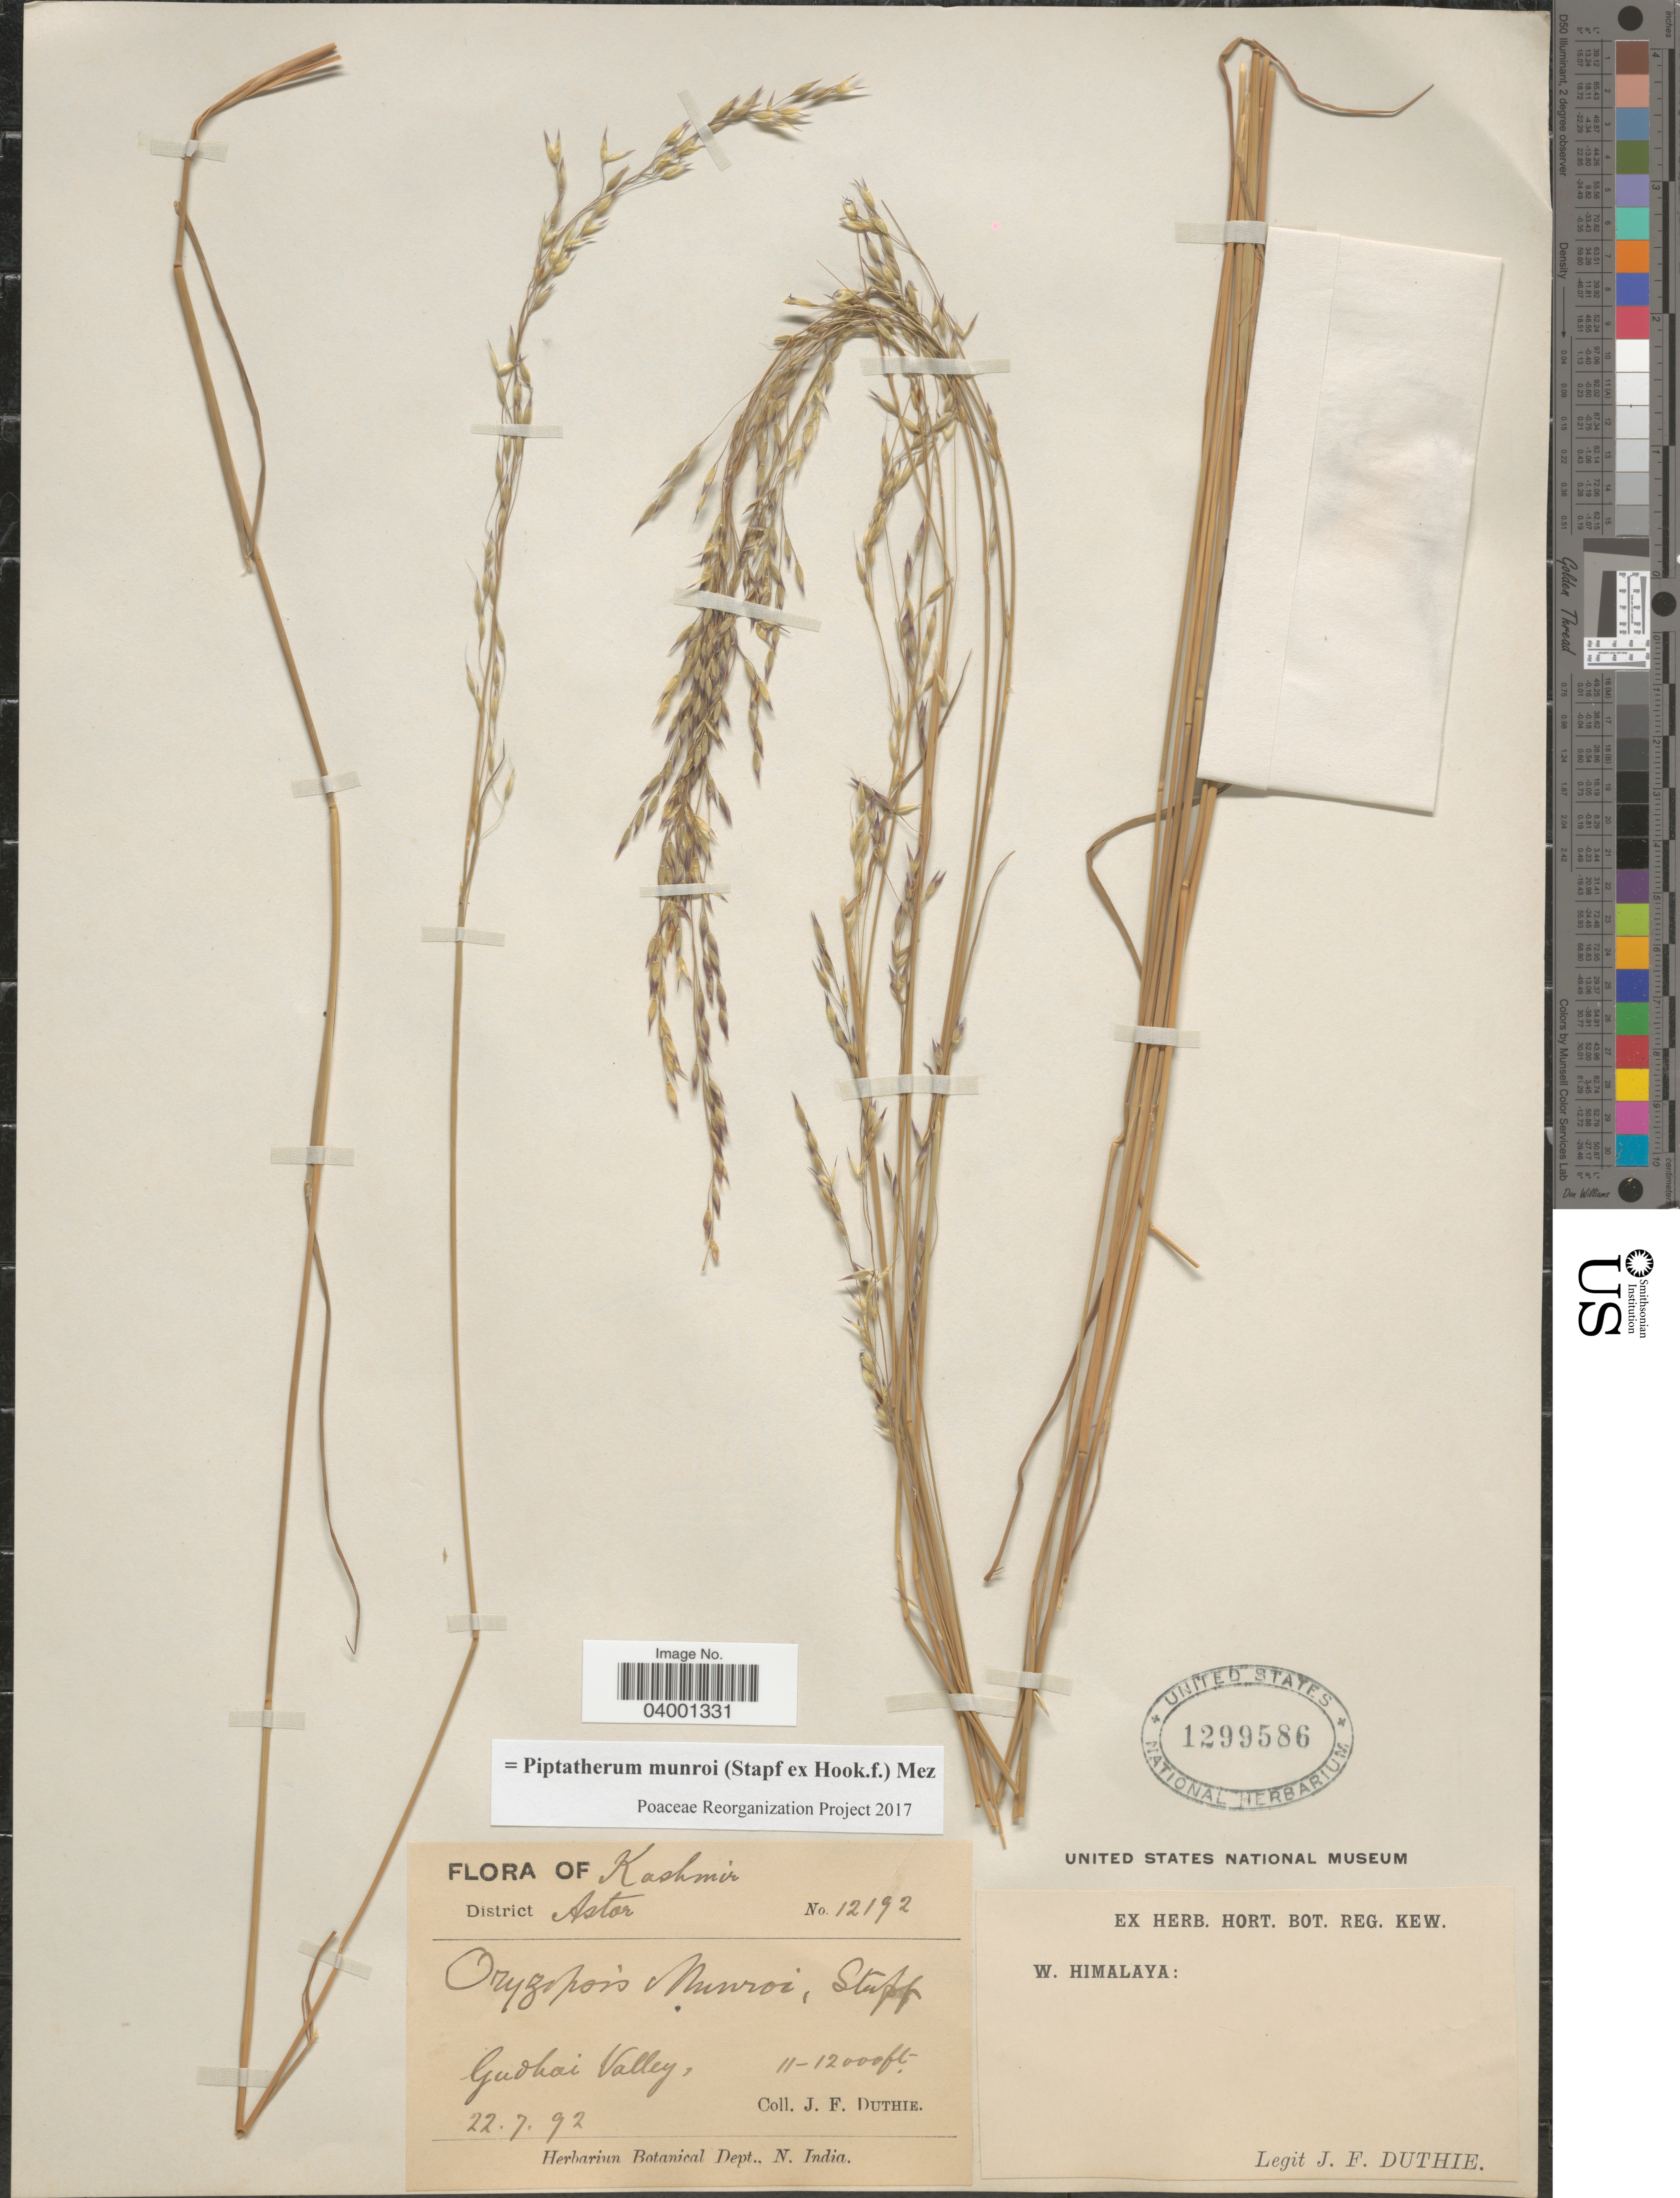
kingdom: Plantae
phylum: Tracheophyta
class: Liliopsida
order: Poales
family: Poaceae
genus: Piptatherum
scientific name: Piptatherum munroi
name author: (Stapf) Mez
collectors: J. F. Duthie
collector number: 12192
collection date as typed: Transcribed d/m/y: 22/7/92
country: India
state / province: Jammu and Kashmir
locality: Kashmir. District Astor. Gudhai Valley. W. Himalaya.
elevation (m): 3353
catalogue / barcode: US 1299586